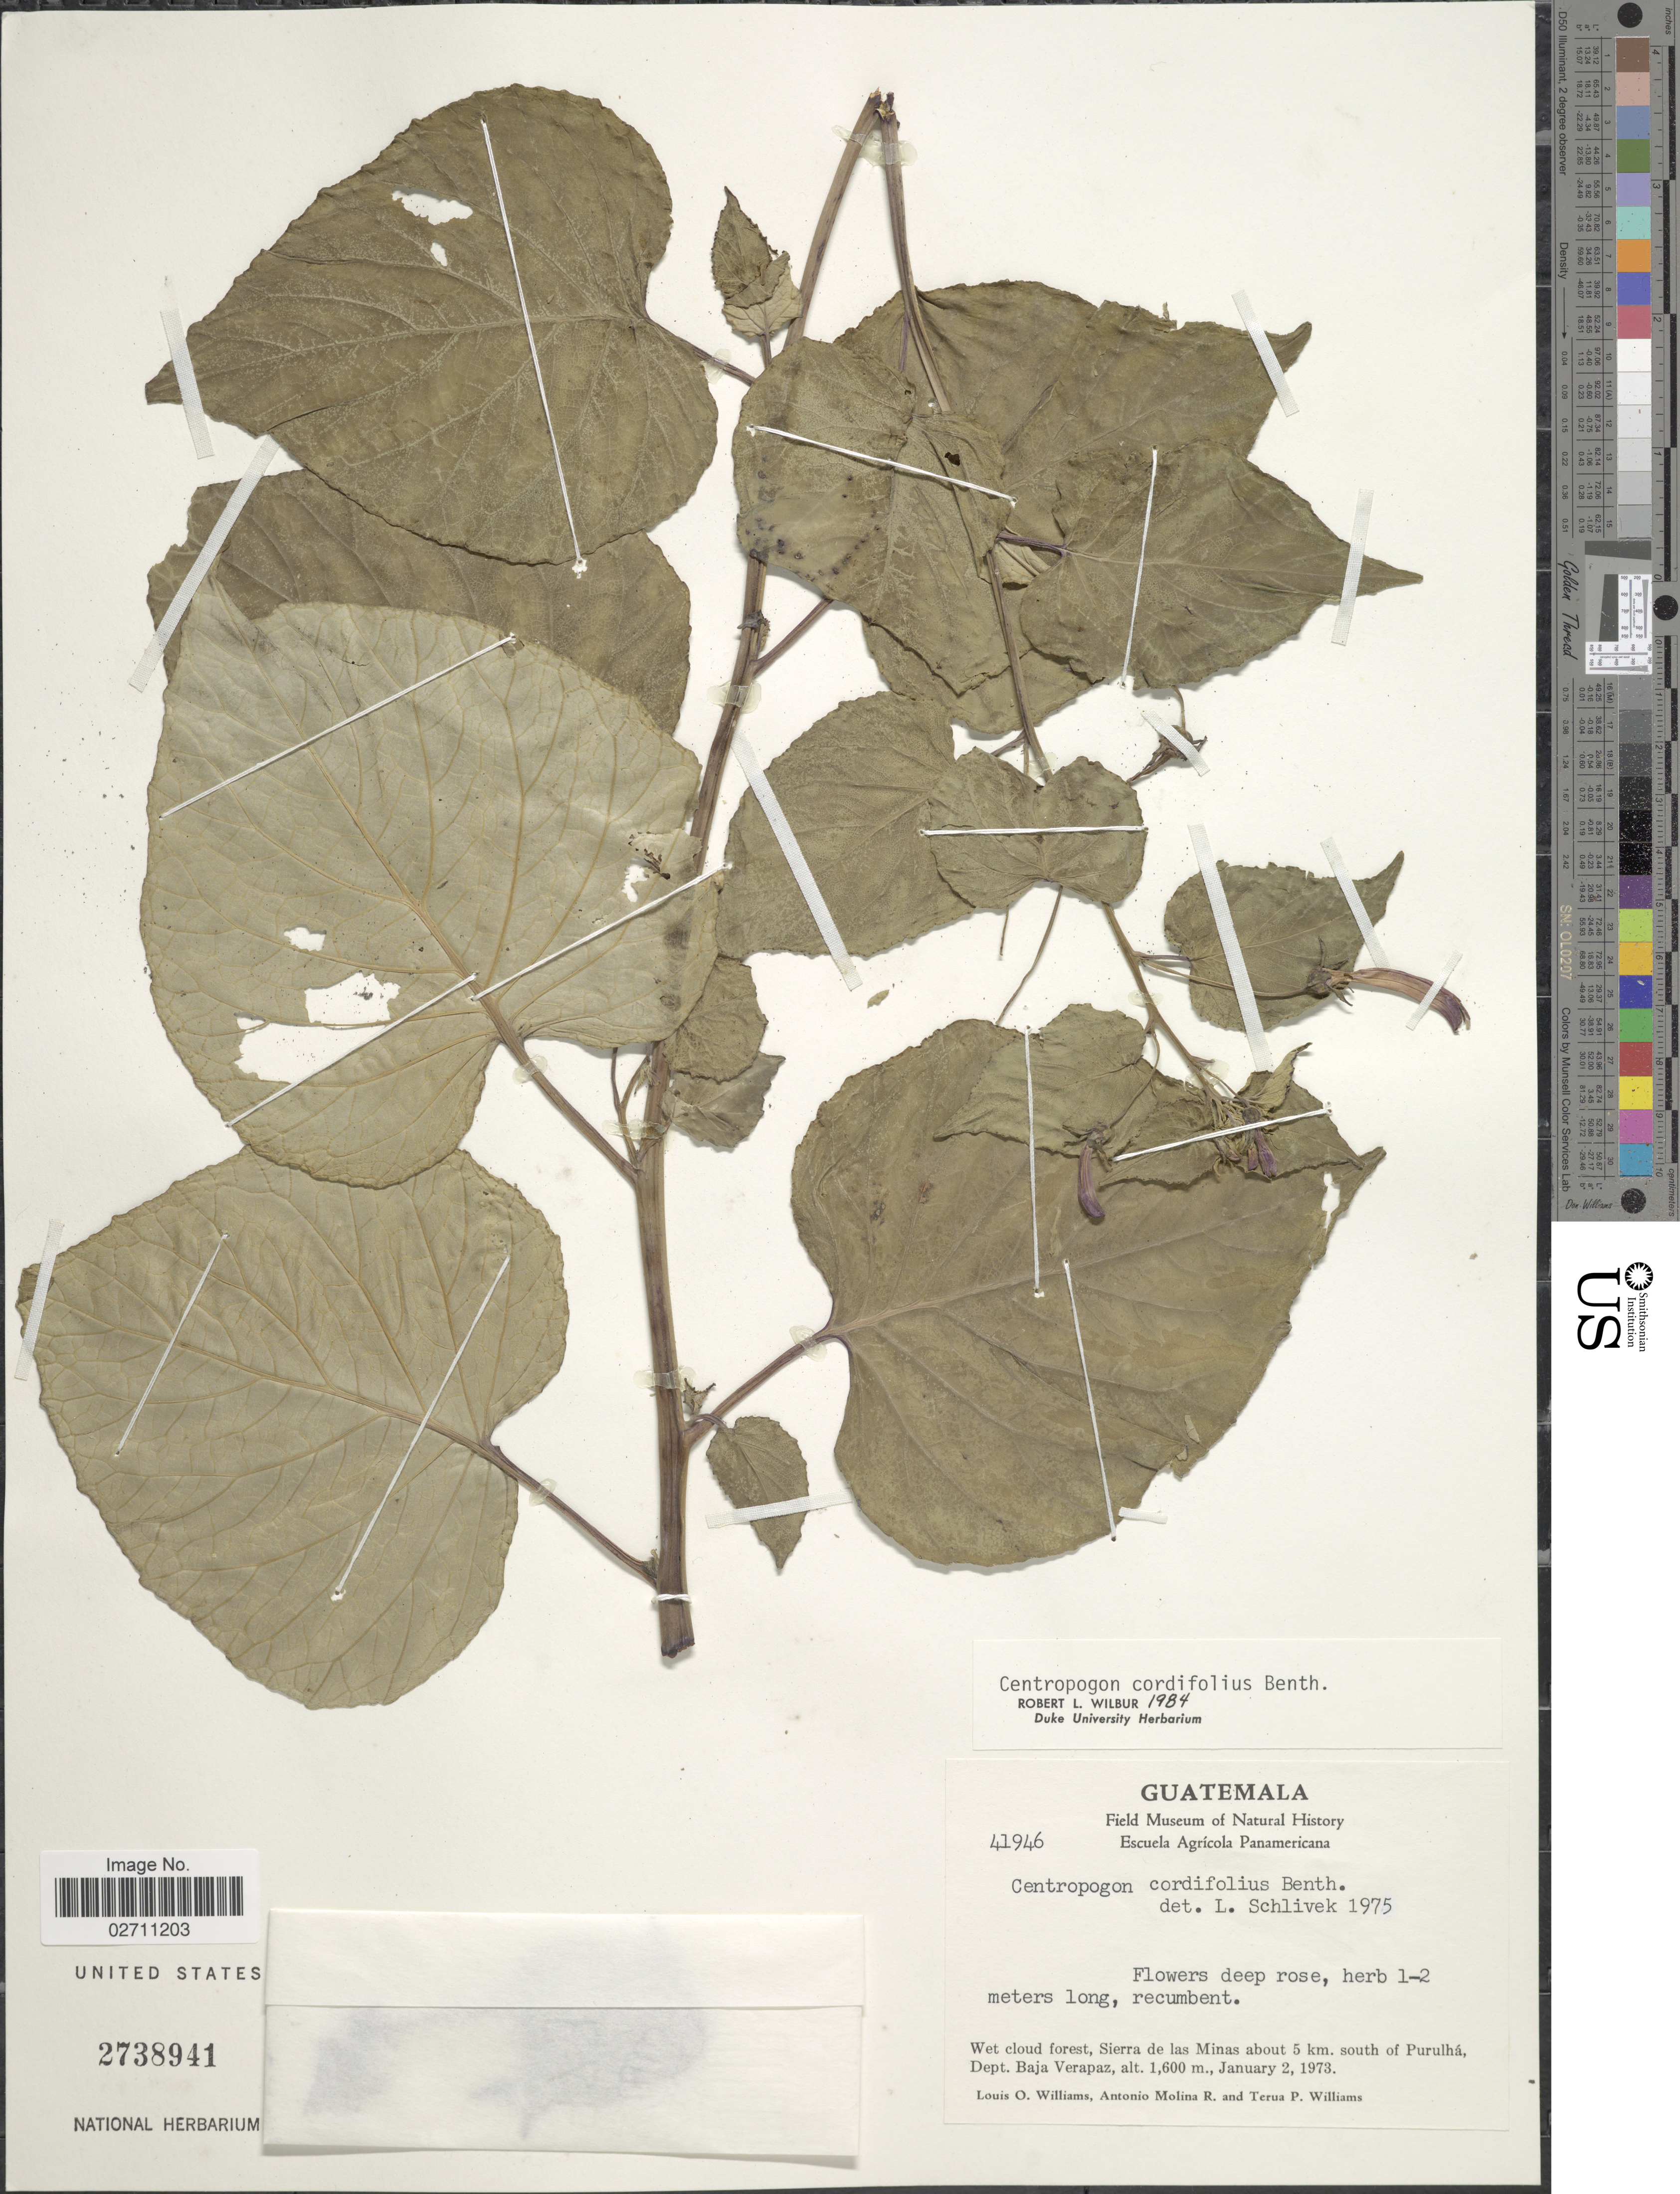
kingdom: Plantae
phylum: Tracheophyta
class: Magnoliopsida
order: Asterales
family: Campanulaceae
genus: Centropogon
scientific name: Centropogon cordifolius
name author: Benth.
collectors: L. O. Williams, A. Molina R. & T. P. Williams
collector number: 41946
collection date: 1973-01-02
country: Guatemala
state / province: Baja Verapaz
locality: Sierra de las Minas about 5 km. south of Purulha.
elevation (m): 1600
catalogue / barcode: US 2738941